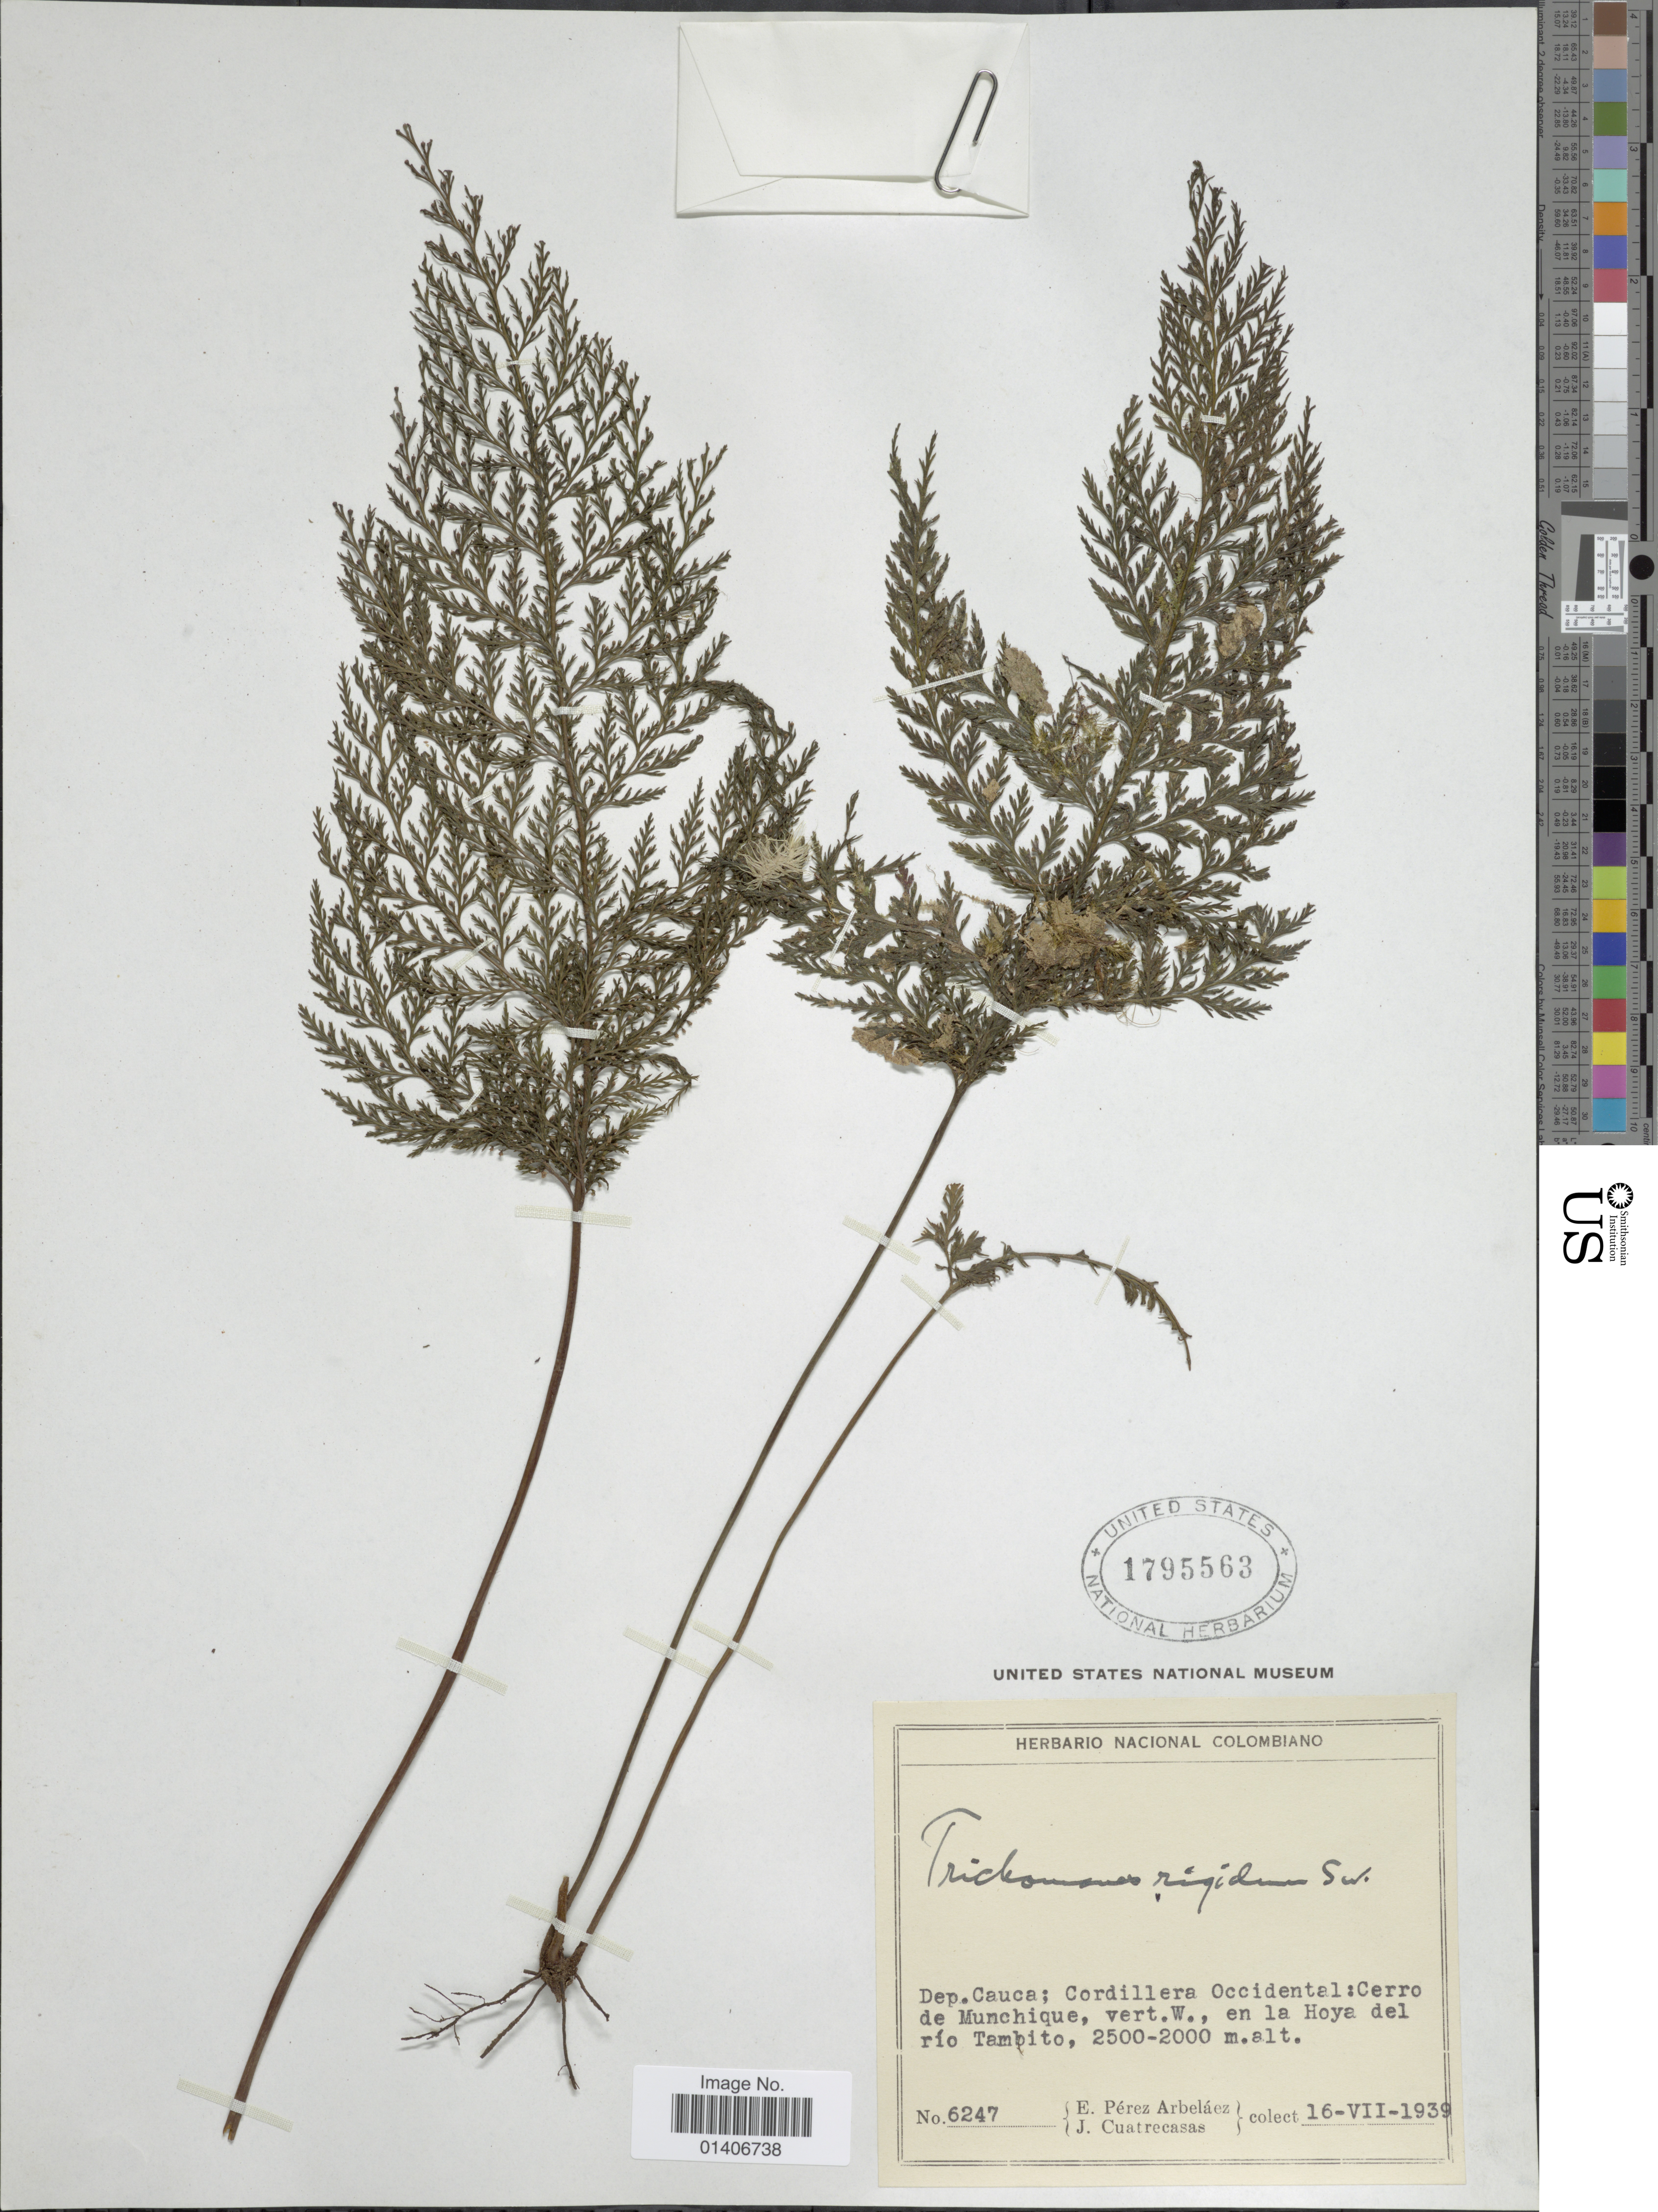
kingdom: Plantae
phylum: Tracheophyta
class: Polypodiopsida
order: Hymenophyllales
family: Hymenophyllaceae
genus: Abrodictyum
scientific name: Abrodictyum rigidum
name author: (Sw.) Ebihara & Dubuisson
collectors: E. Pérez Arbeláez & J. Cuatrecasas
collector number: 6247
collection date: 1939-07-16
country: Colombia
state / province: Cauca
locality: Dep Cauca; Cordillera Occidental: cerro de Munchique, vert W., en la Hoya del río Tambito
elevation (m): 2000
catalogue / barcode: US 1795563